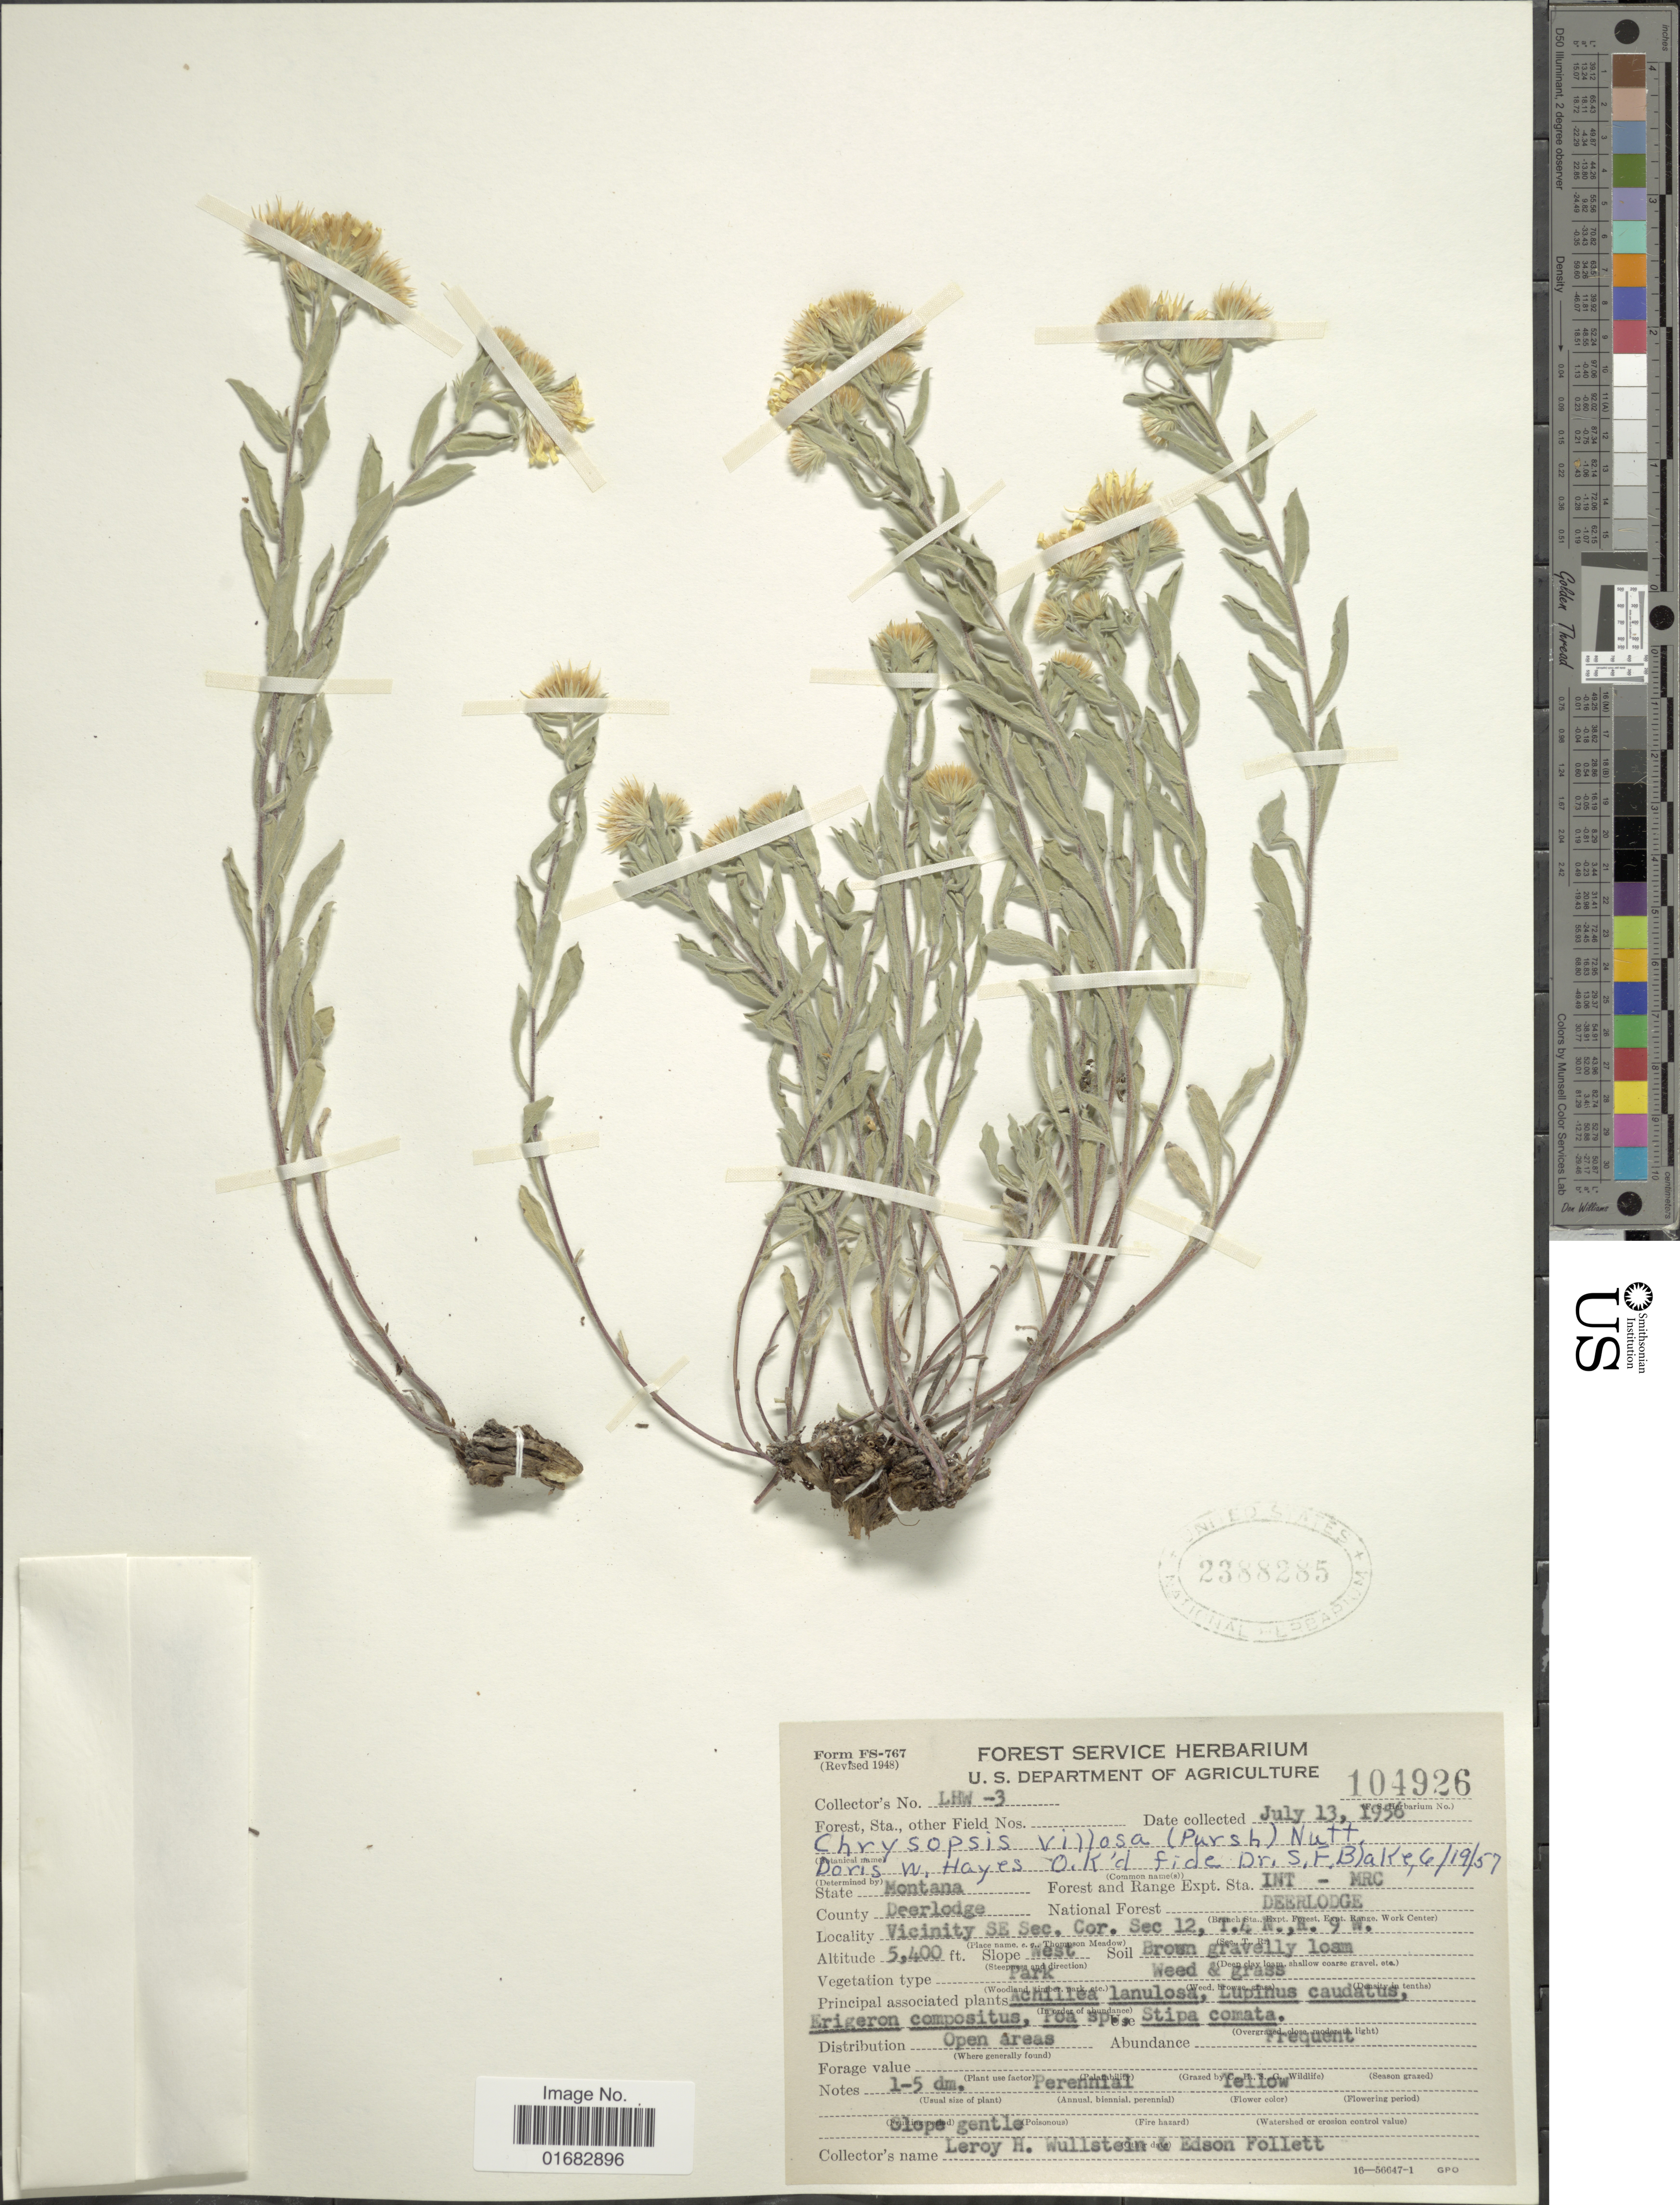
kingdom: Plantae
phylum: Tracheophyta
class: Magnoliopsida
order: Asterales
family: Asteraceae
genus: Heterotheca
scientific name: Heterotheca villosa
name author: (Pursh) Shinners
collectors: L. Wullstein & E. Follett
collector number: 3/104926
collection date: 1956-07-13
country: United States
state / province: Montana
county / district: Deer Lodge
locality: Forest and Range Expt. Sta. INT - MRC, National Forest Deerlodge, Vicinity SE Sec. Cor. Sec 12, T.4 N., N. 9 W., slope West.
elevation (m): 1646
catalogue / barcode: US 2388285